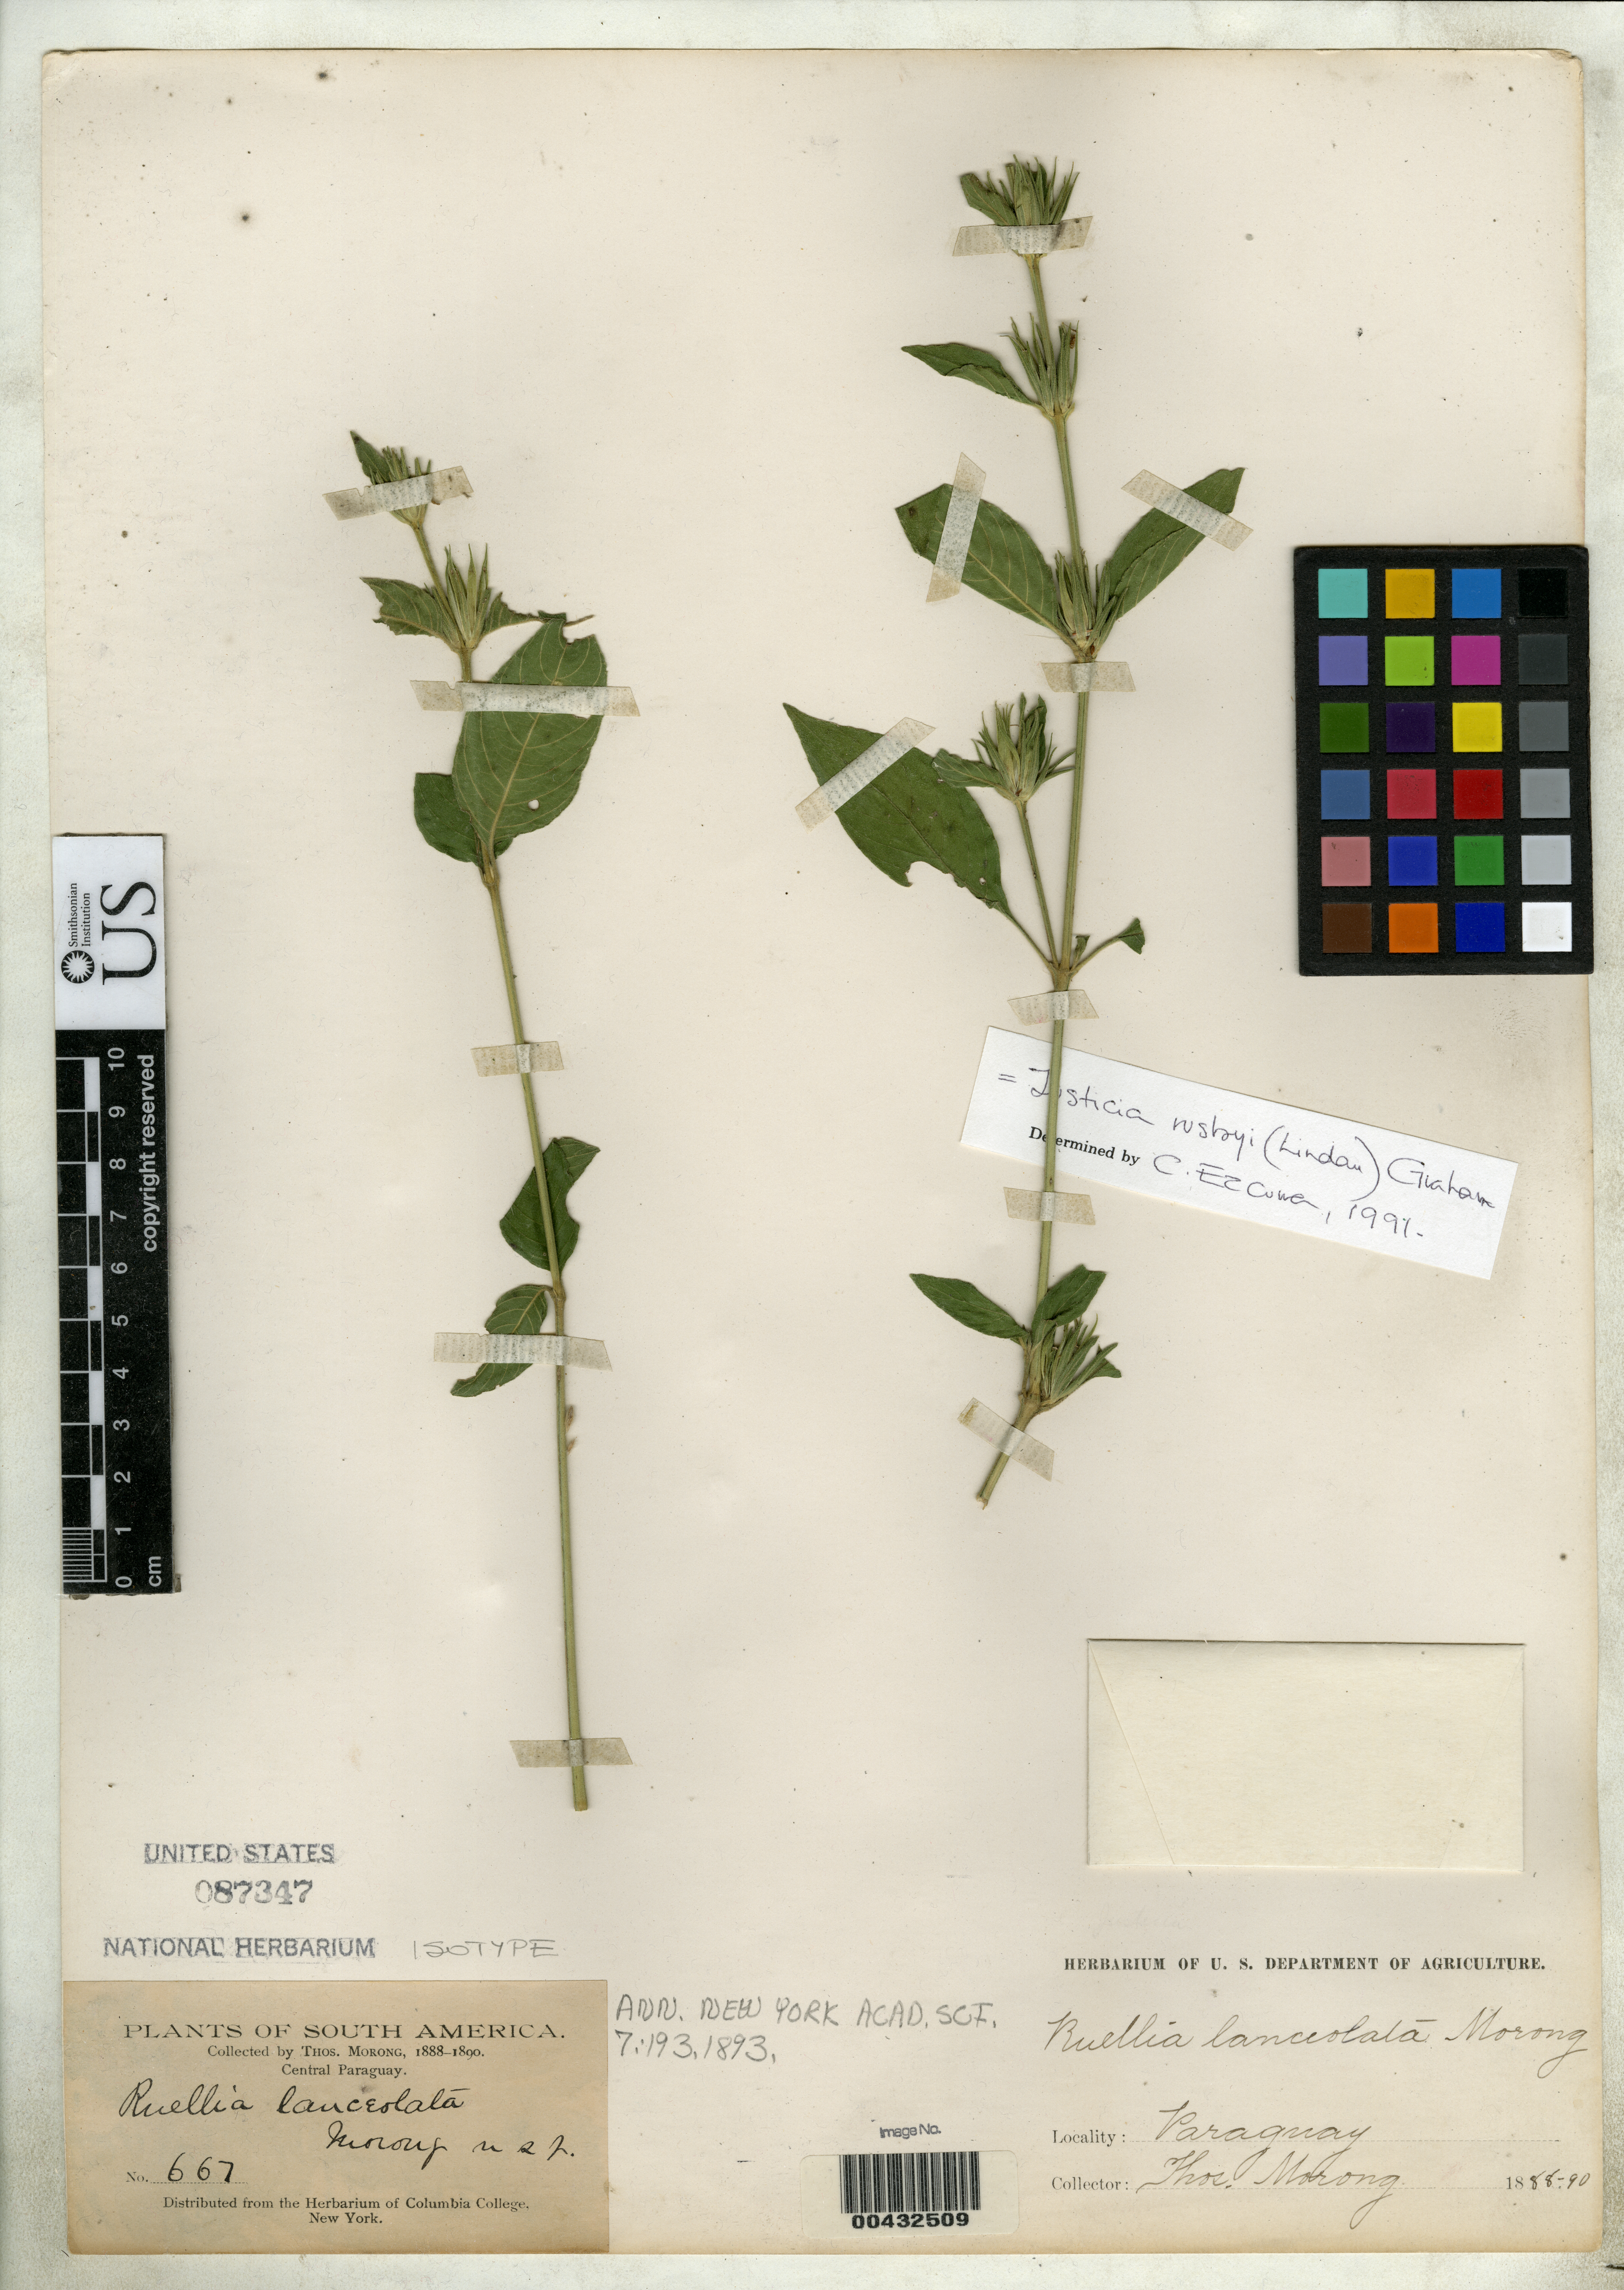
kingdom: Plantae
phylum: Tracheophyta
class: Magnoliopsida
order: Lamiales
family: Acanthaceae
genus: Ruellia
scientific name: Ruellia lanceolata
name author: Morong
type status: Isotype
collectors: T. Morong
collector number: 667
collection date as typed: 1888 to -- --- 1890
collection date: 1888/1890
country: Paraguay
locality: Central Paraguay.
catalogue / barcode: US 87347